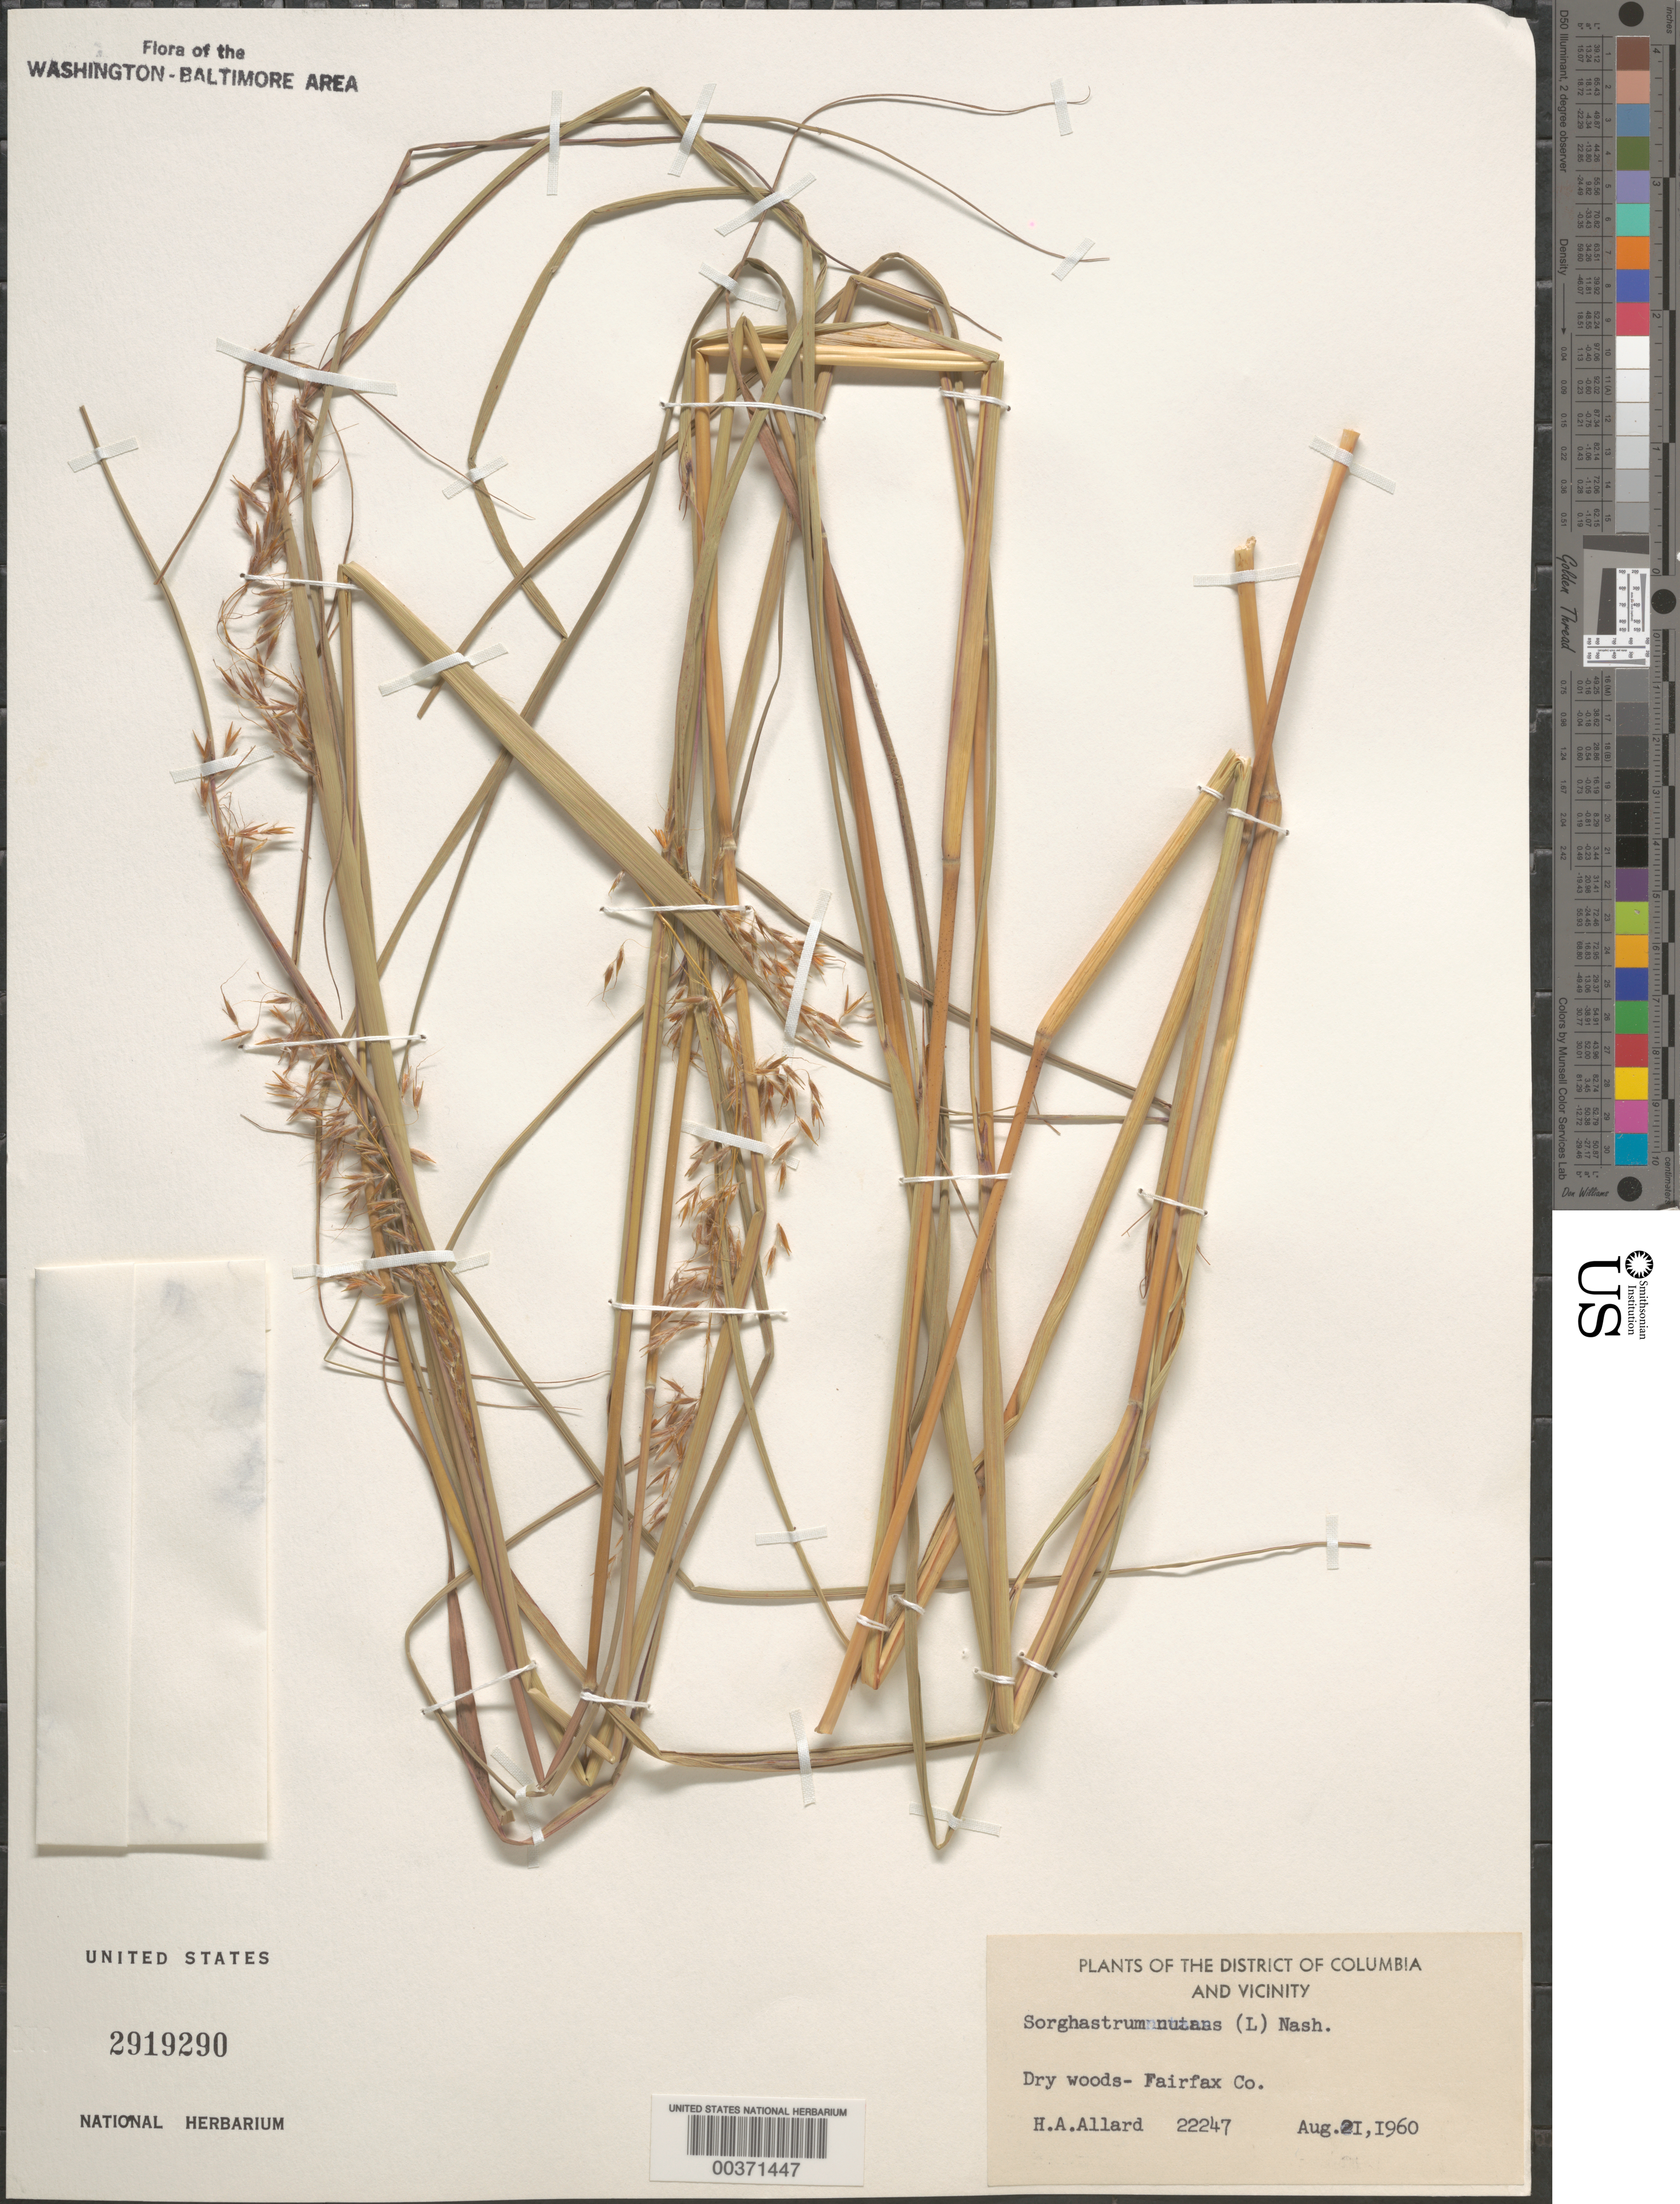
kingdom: Plantae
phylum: Tracheophyta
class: Liliopsida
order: Poales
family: Poaceae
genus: Sorghastrum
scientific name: Sorghastrum nutans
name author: (L.) Nash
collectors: H. A. Allard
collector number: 22247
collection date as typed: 21 Aug 1960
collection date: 1960-08-21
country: United States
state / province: Virginia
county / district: Fairfax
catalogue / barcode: US 2919290